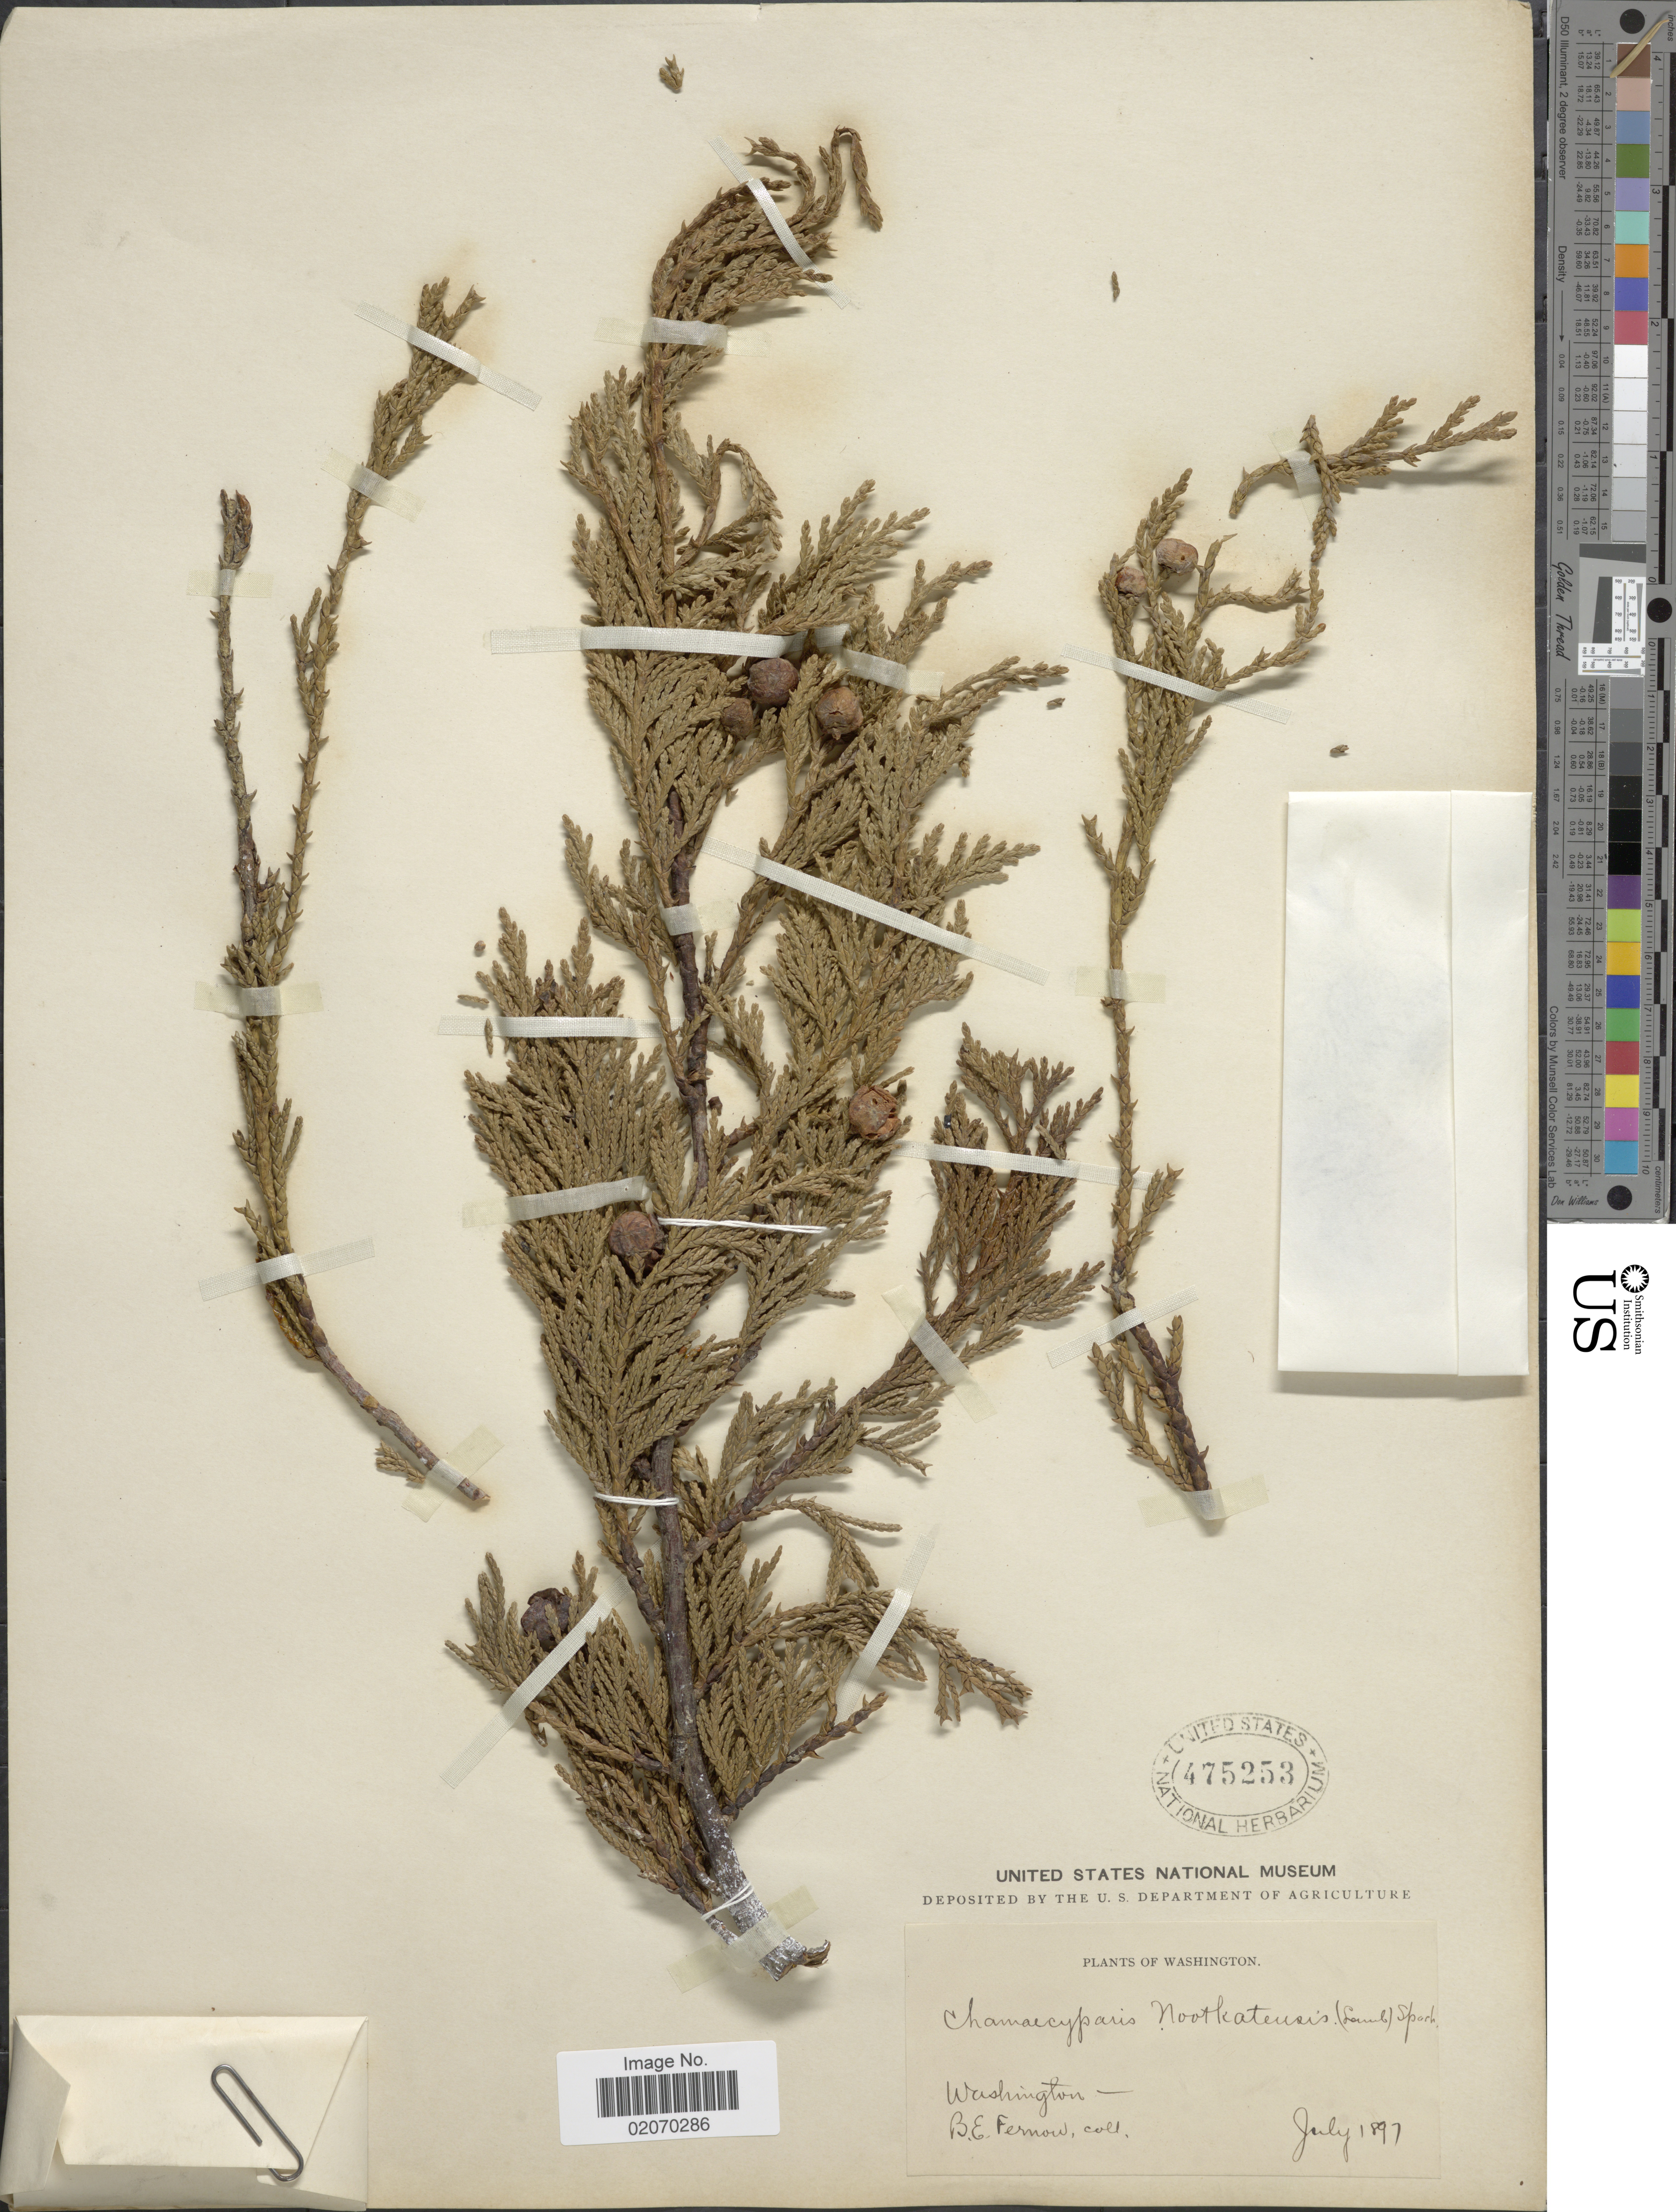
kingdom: Plantae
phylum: Tracheophyta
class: Pinopsida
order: Pinales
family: Cupressaceae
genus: Chamaecyparis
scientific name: Chamaecyparis nootkatensis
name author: (D. Don) Spach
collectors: B. Fernow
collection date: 1897-07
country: United States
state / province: Washington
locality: Washington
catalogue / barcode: US 475253